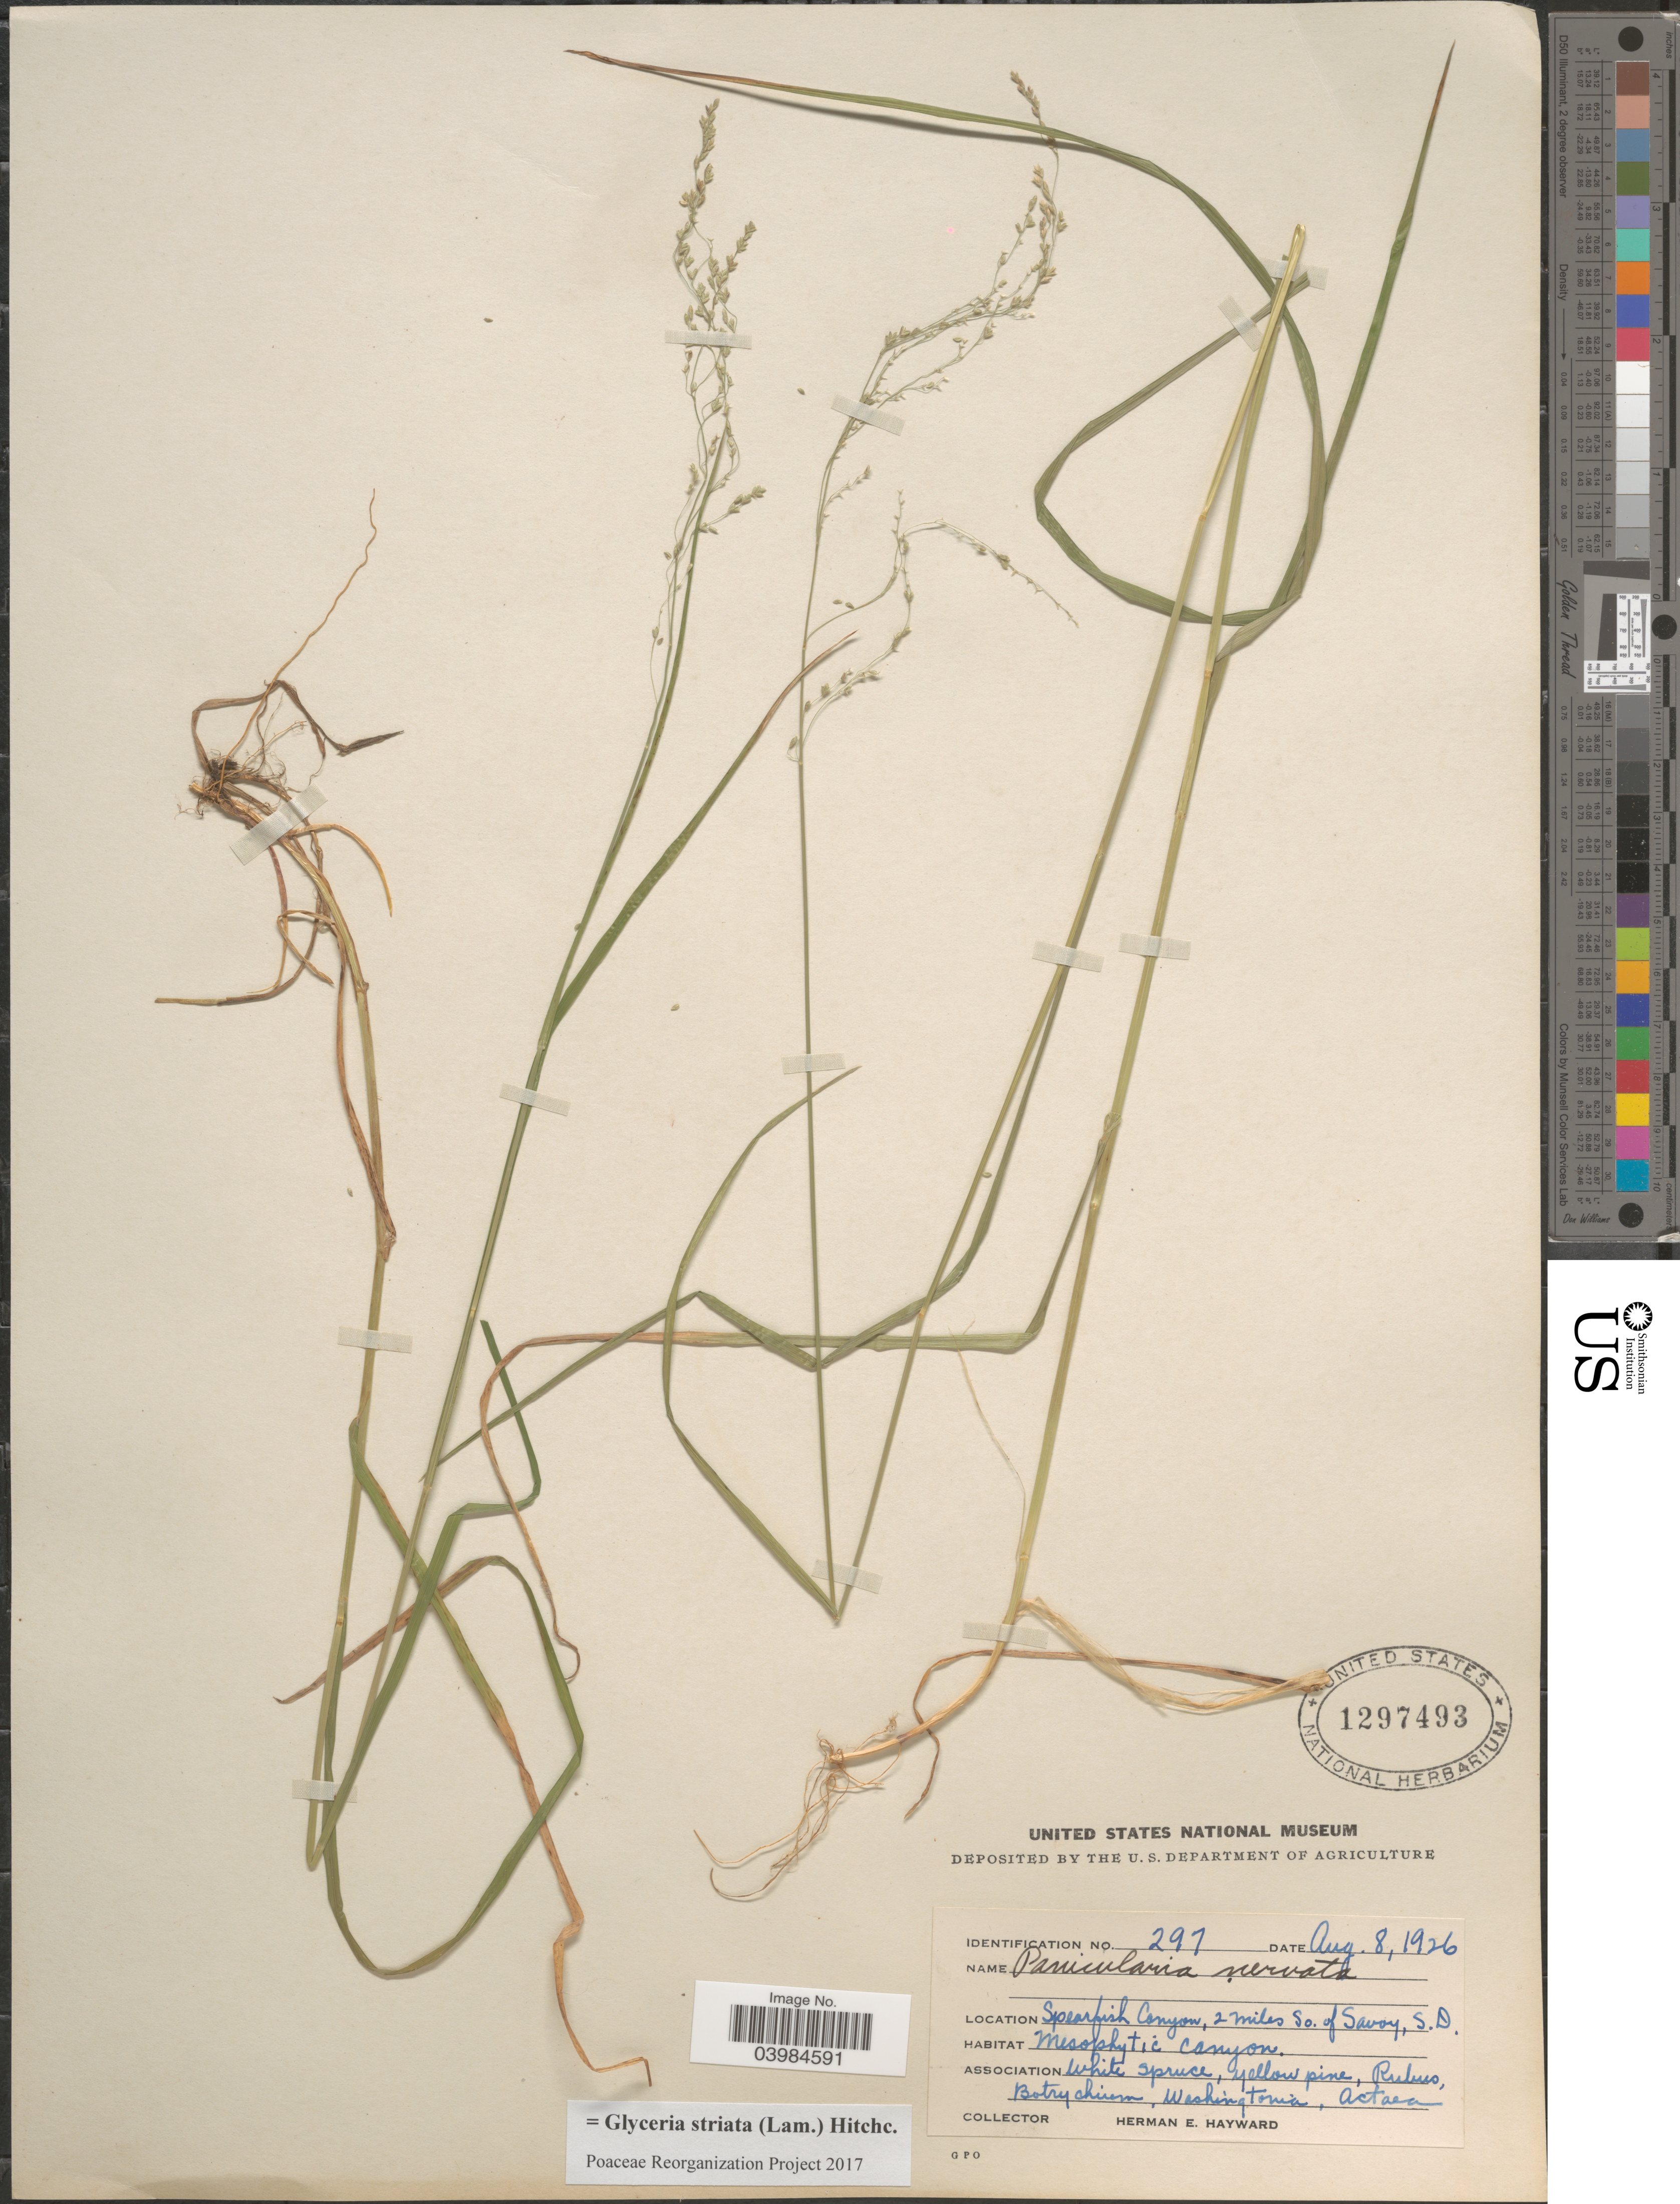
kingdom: Plantae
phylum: Tracheophyta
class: Liliopsida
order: Poales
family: Poaceae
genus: Glyceria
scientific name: Glyceria striata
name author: (Lam.) Hitchc.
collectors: H. Hayward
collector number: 297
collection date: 1926-08-08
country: United States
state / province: South Dakota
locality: Spearfish Canyon, 2 miles So. of Savoy. Mesophytic Canyon.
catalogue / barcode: US 1297493